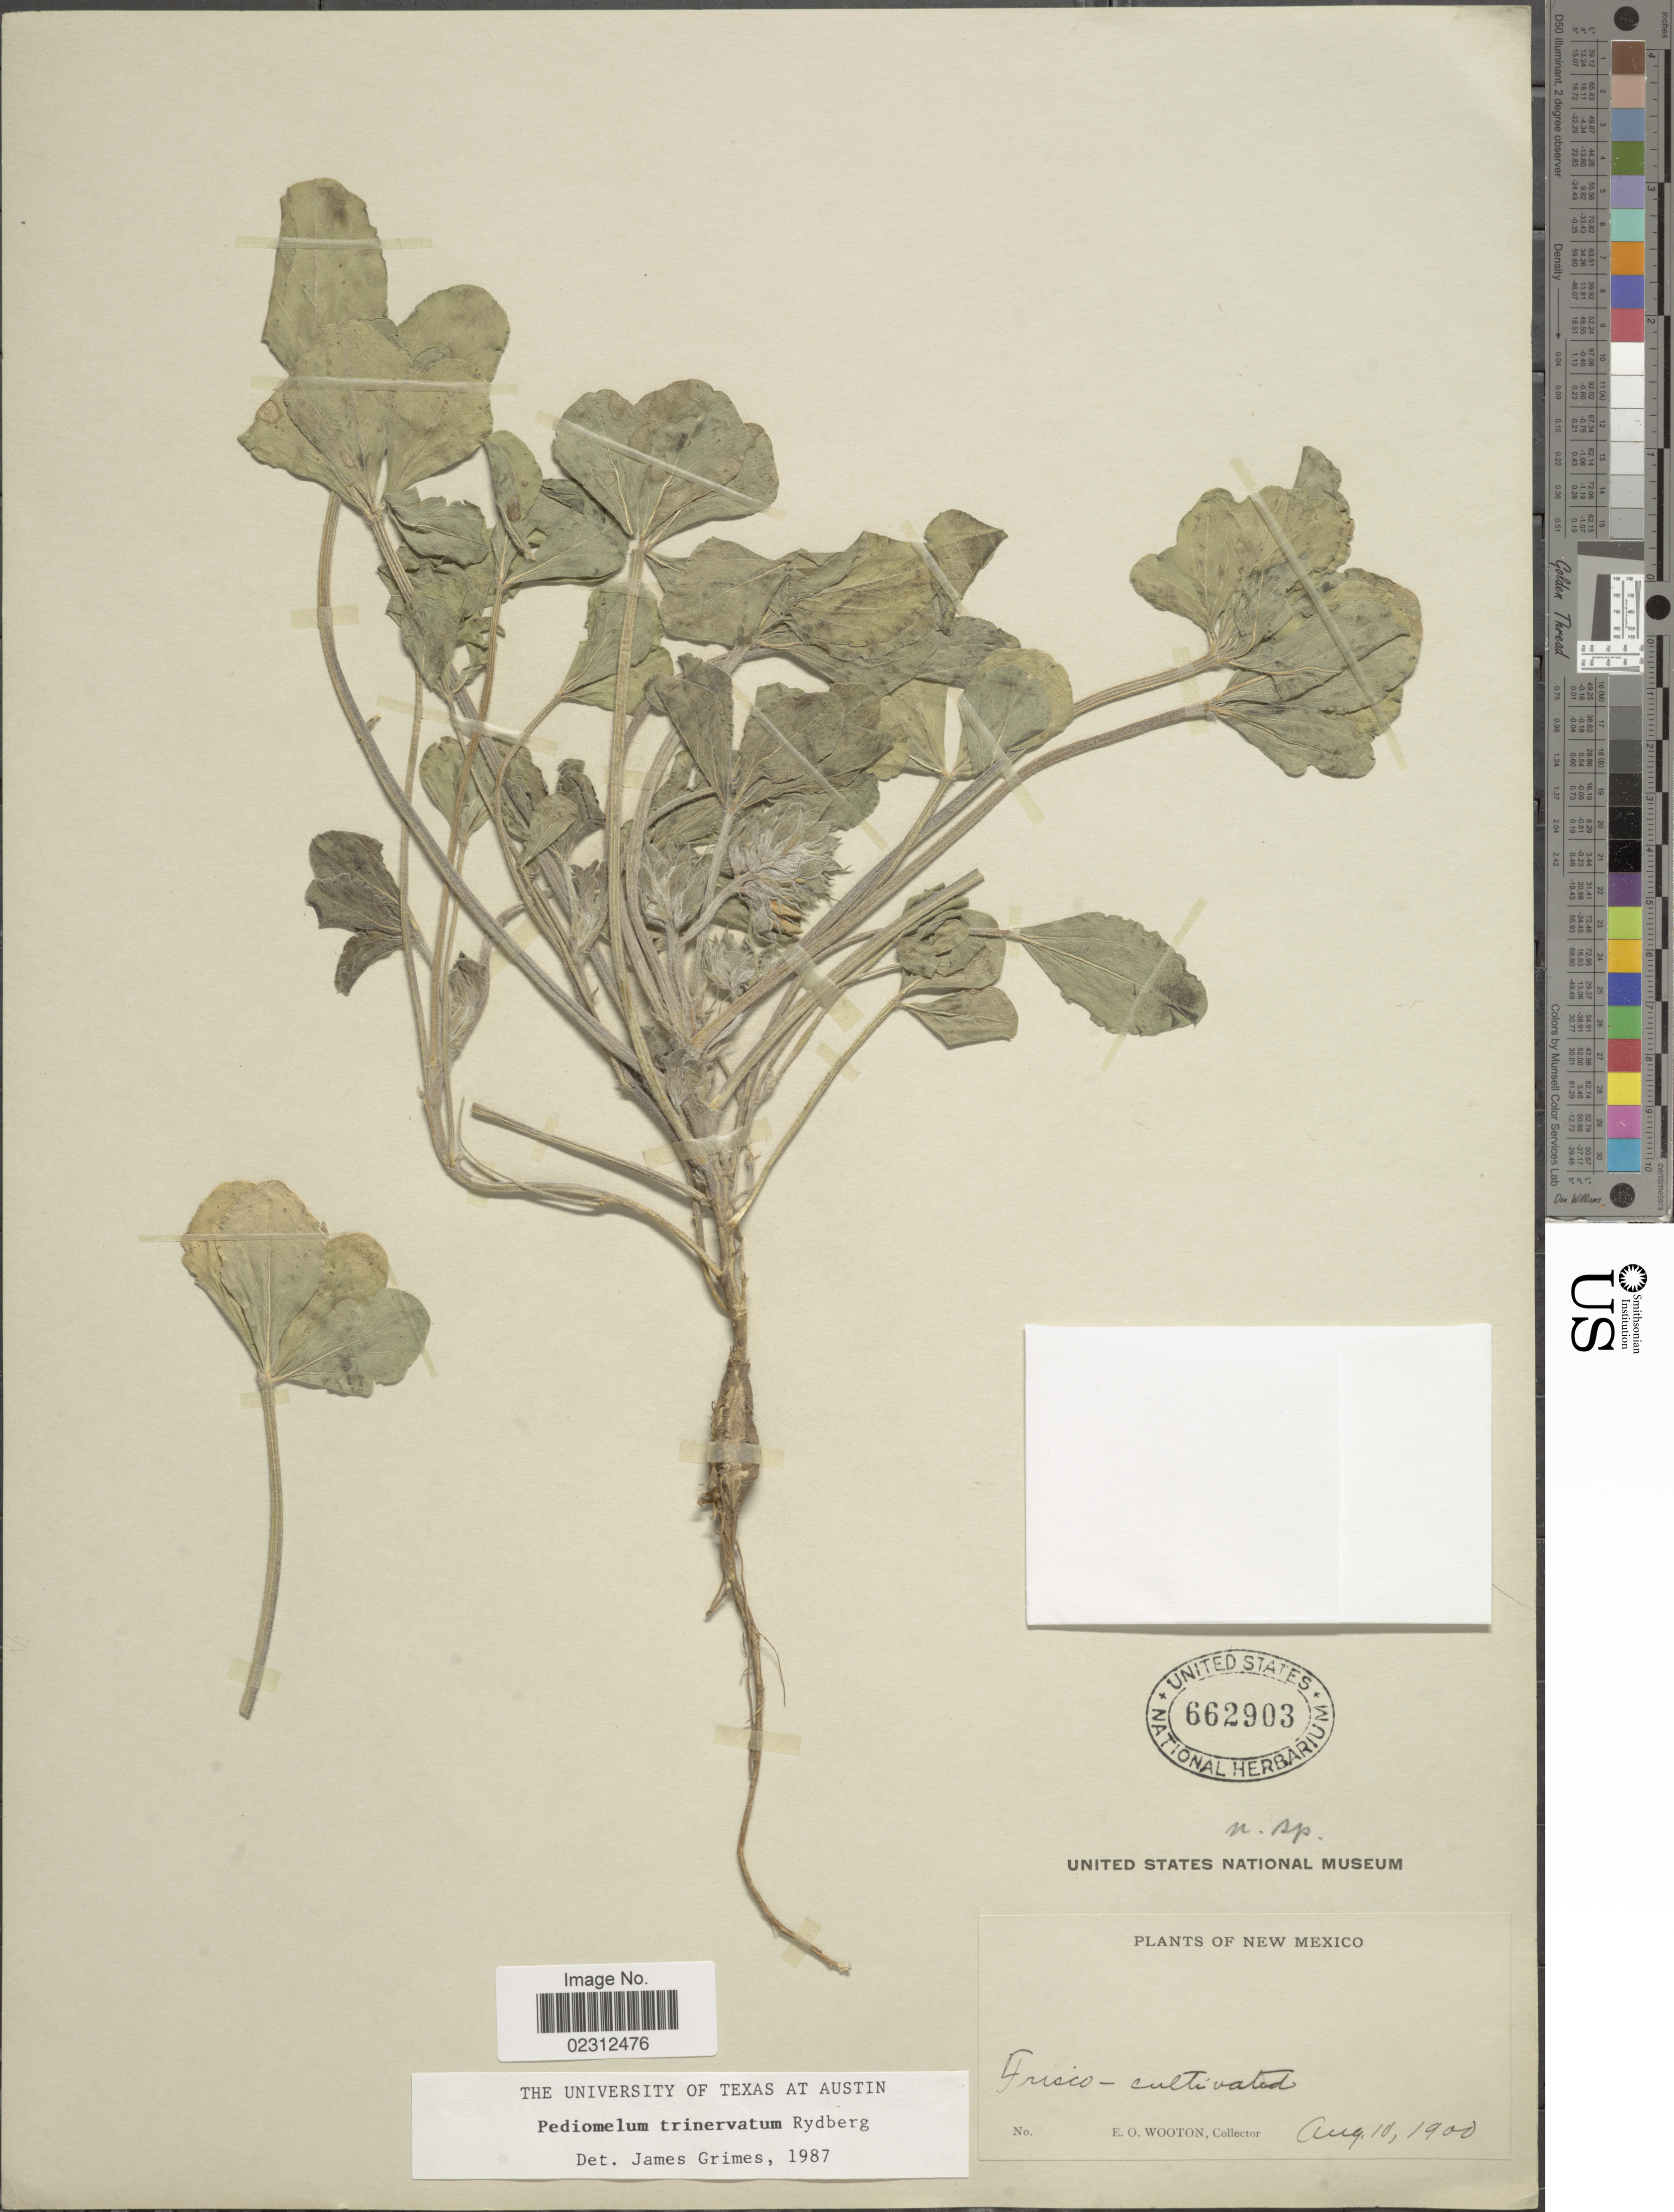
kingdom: Plantae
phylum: Tracheophyta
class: Magnoliopsida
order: Fabales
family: Fabaceae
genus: Psoralea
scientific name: Psoralea trinervata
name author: (Rydb.) Standl.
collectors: E. O. Wooton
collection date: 1900-08-10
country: United States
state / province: New Mexico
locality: Frisco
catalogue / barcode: US 662903